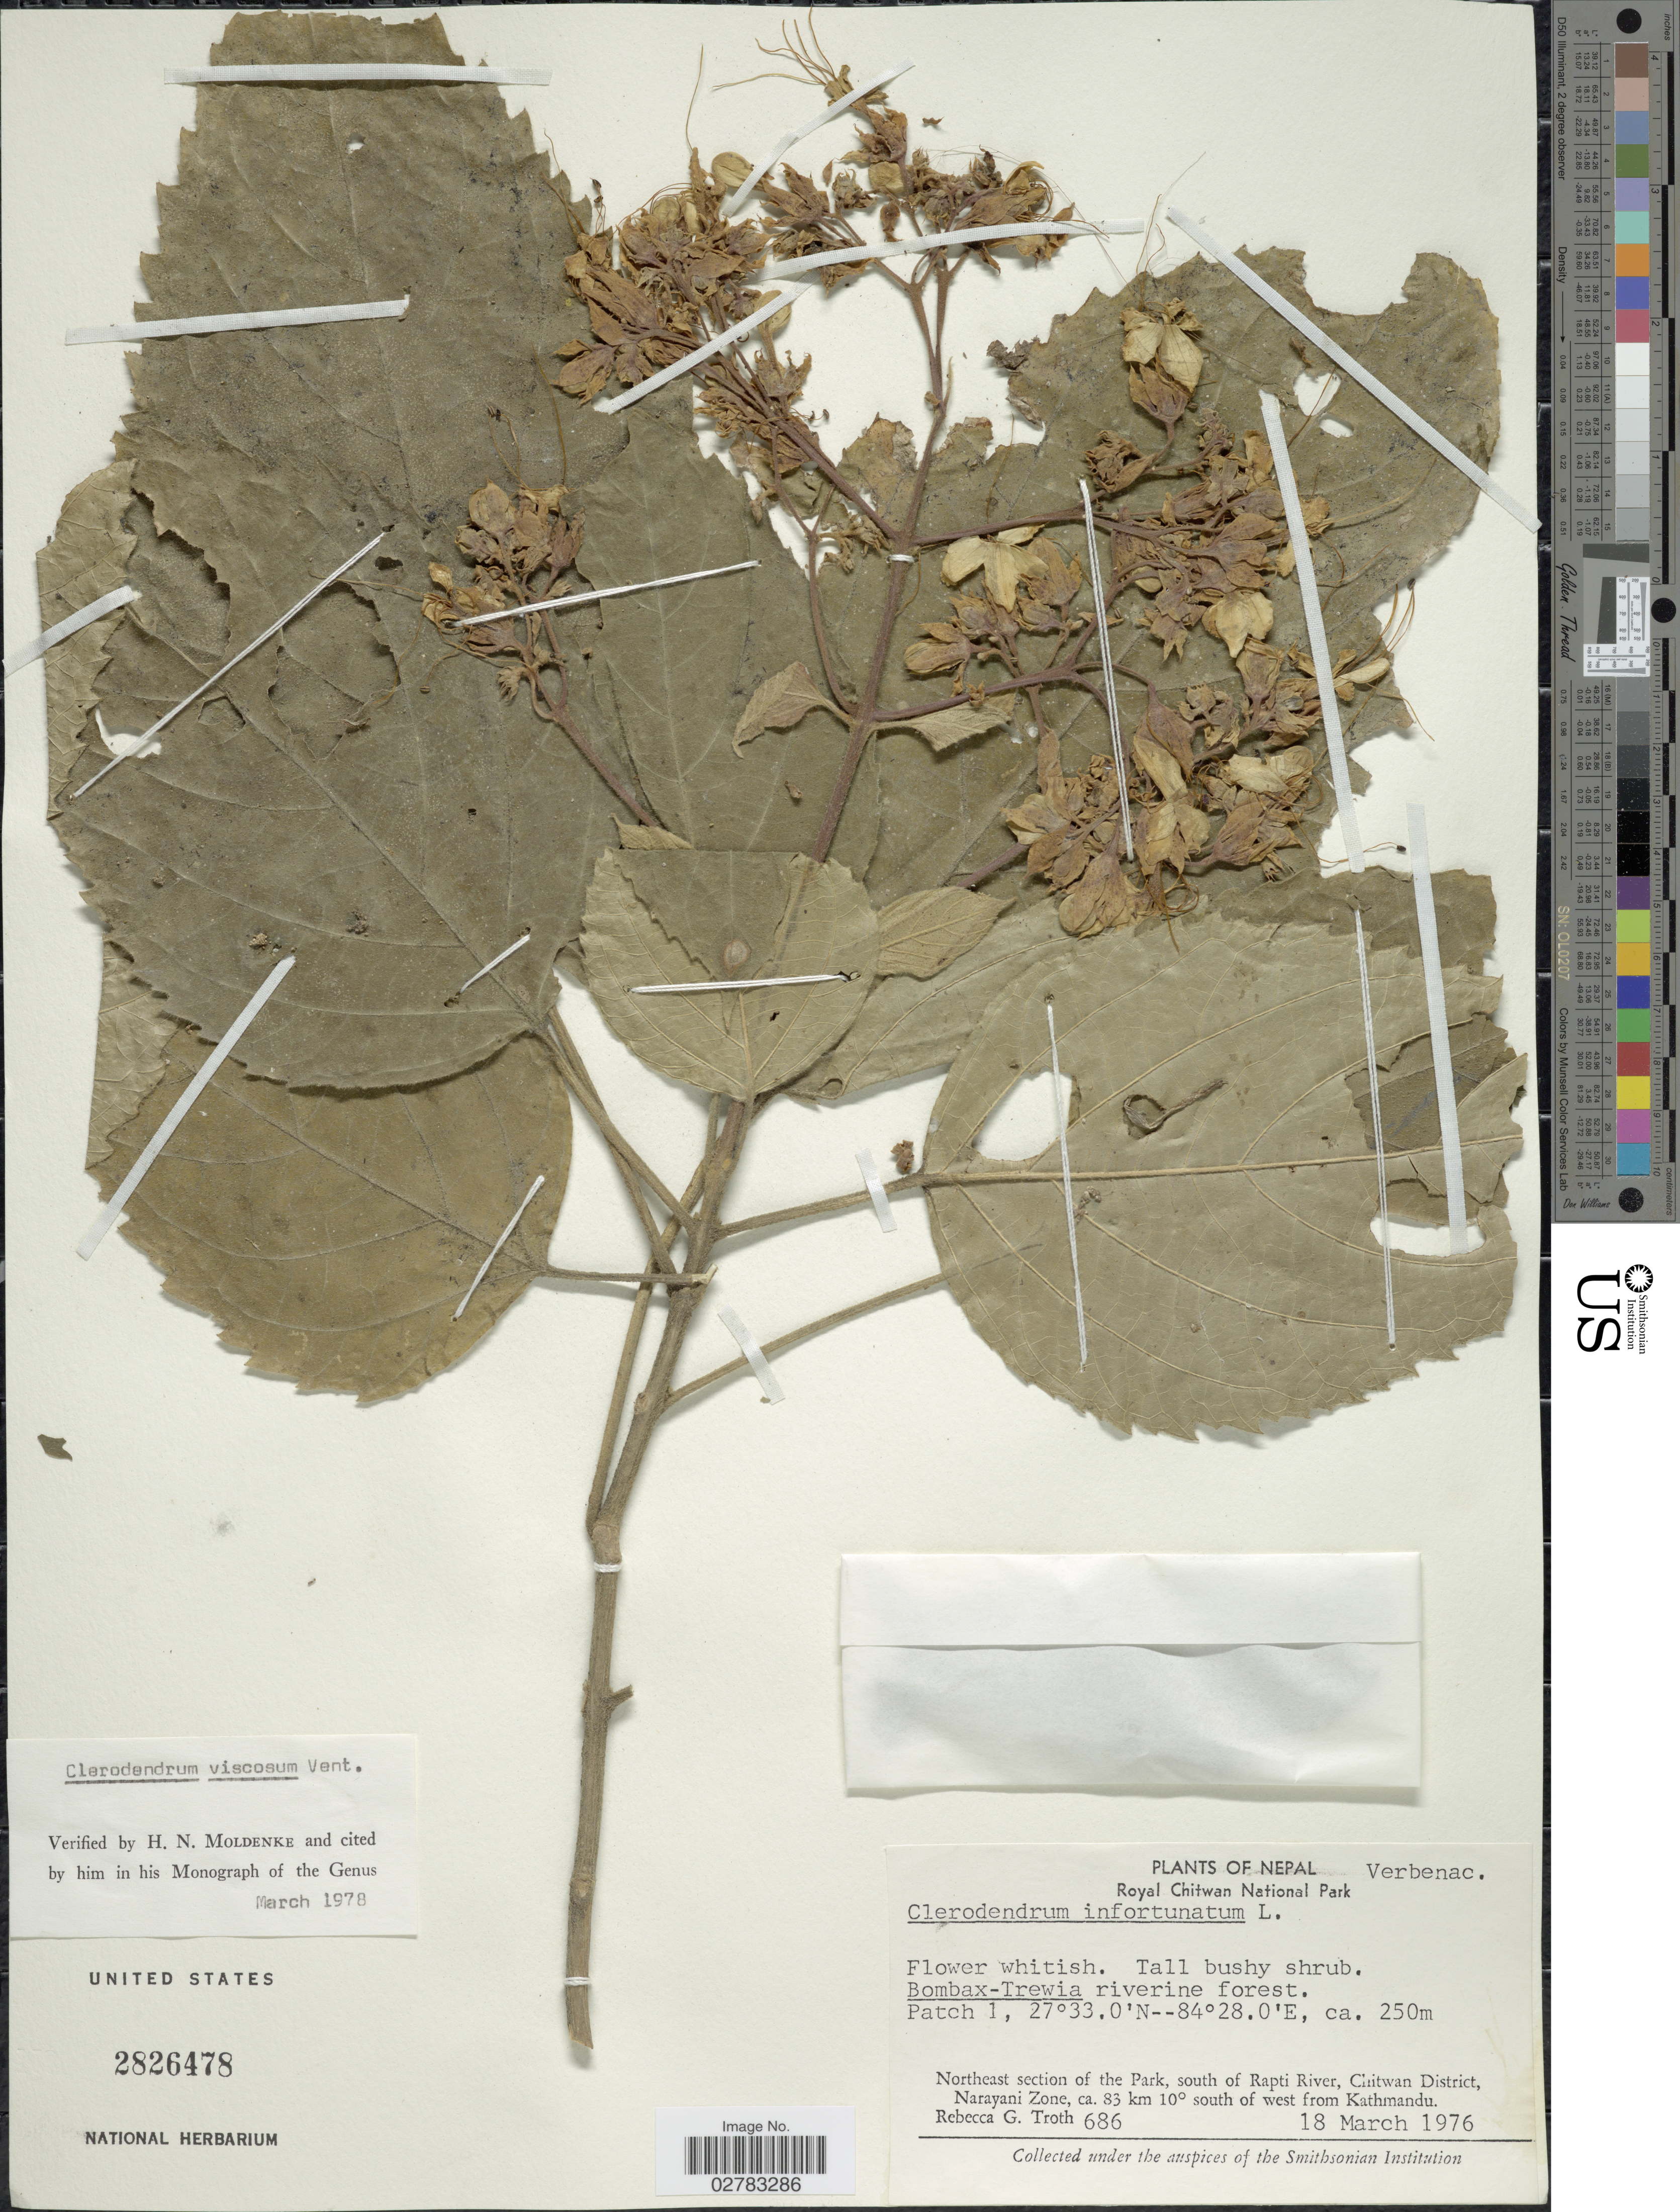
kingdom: Plantae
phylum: Tracheophyta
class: Magnoliopsida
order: Lamiales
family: Lamiaceae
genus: Clerodendrum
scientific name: Clerodendrum viscosum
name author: Vent.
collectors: R. Troth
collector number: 686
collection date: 1976-03-18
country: Nepal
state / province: Narayani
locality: Royal Chitwan National Park, Patch 1, Northeast section of the Park, south of Rapti River, Chitwan District, Narayani Zone, ca. 83 km 10° south of west from Kathmandu.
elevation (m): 250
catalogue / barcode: US 2826478